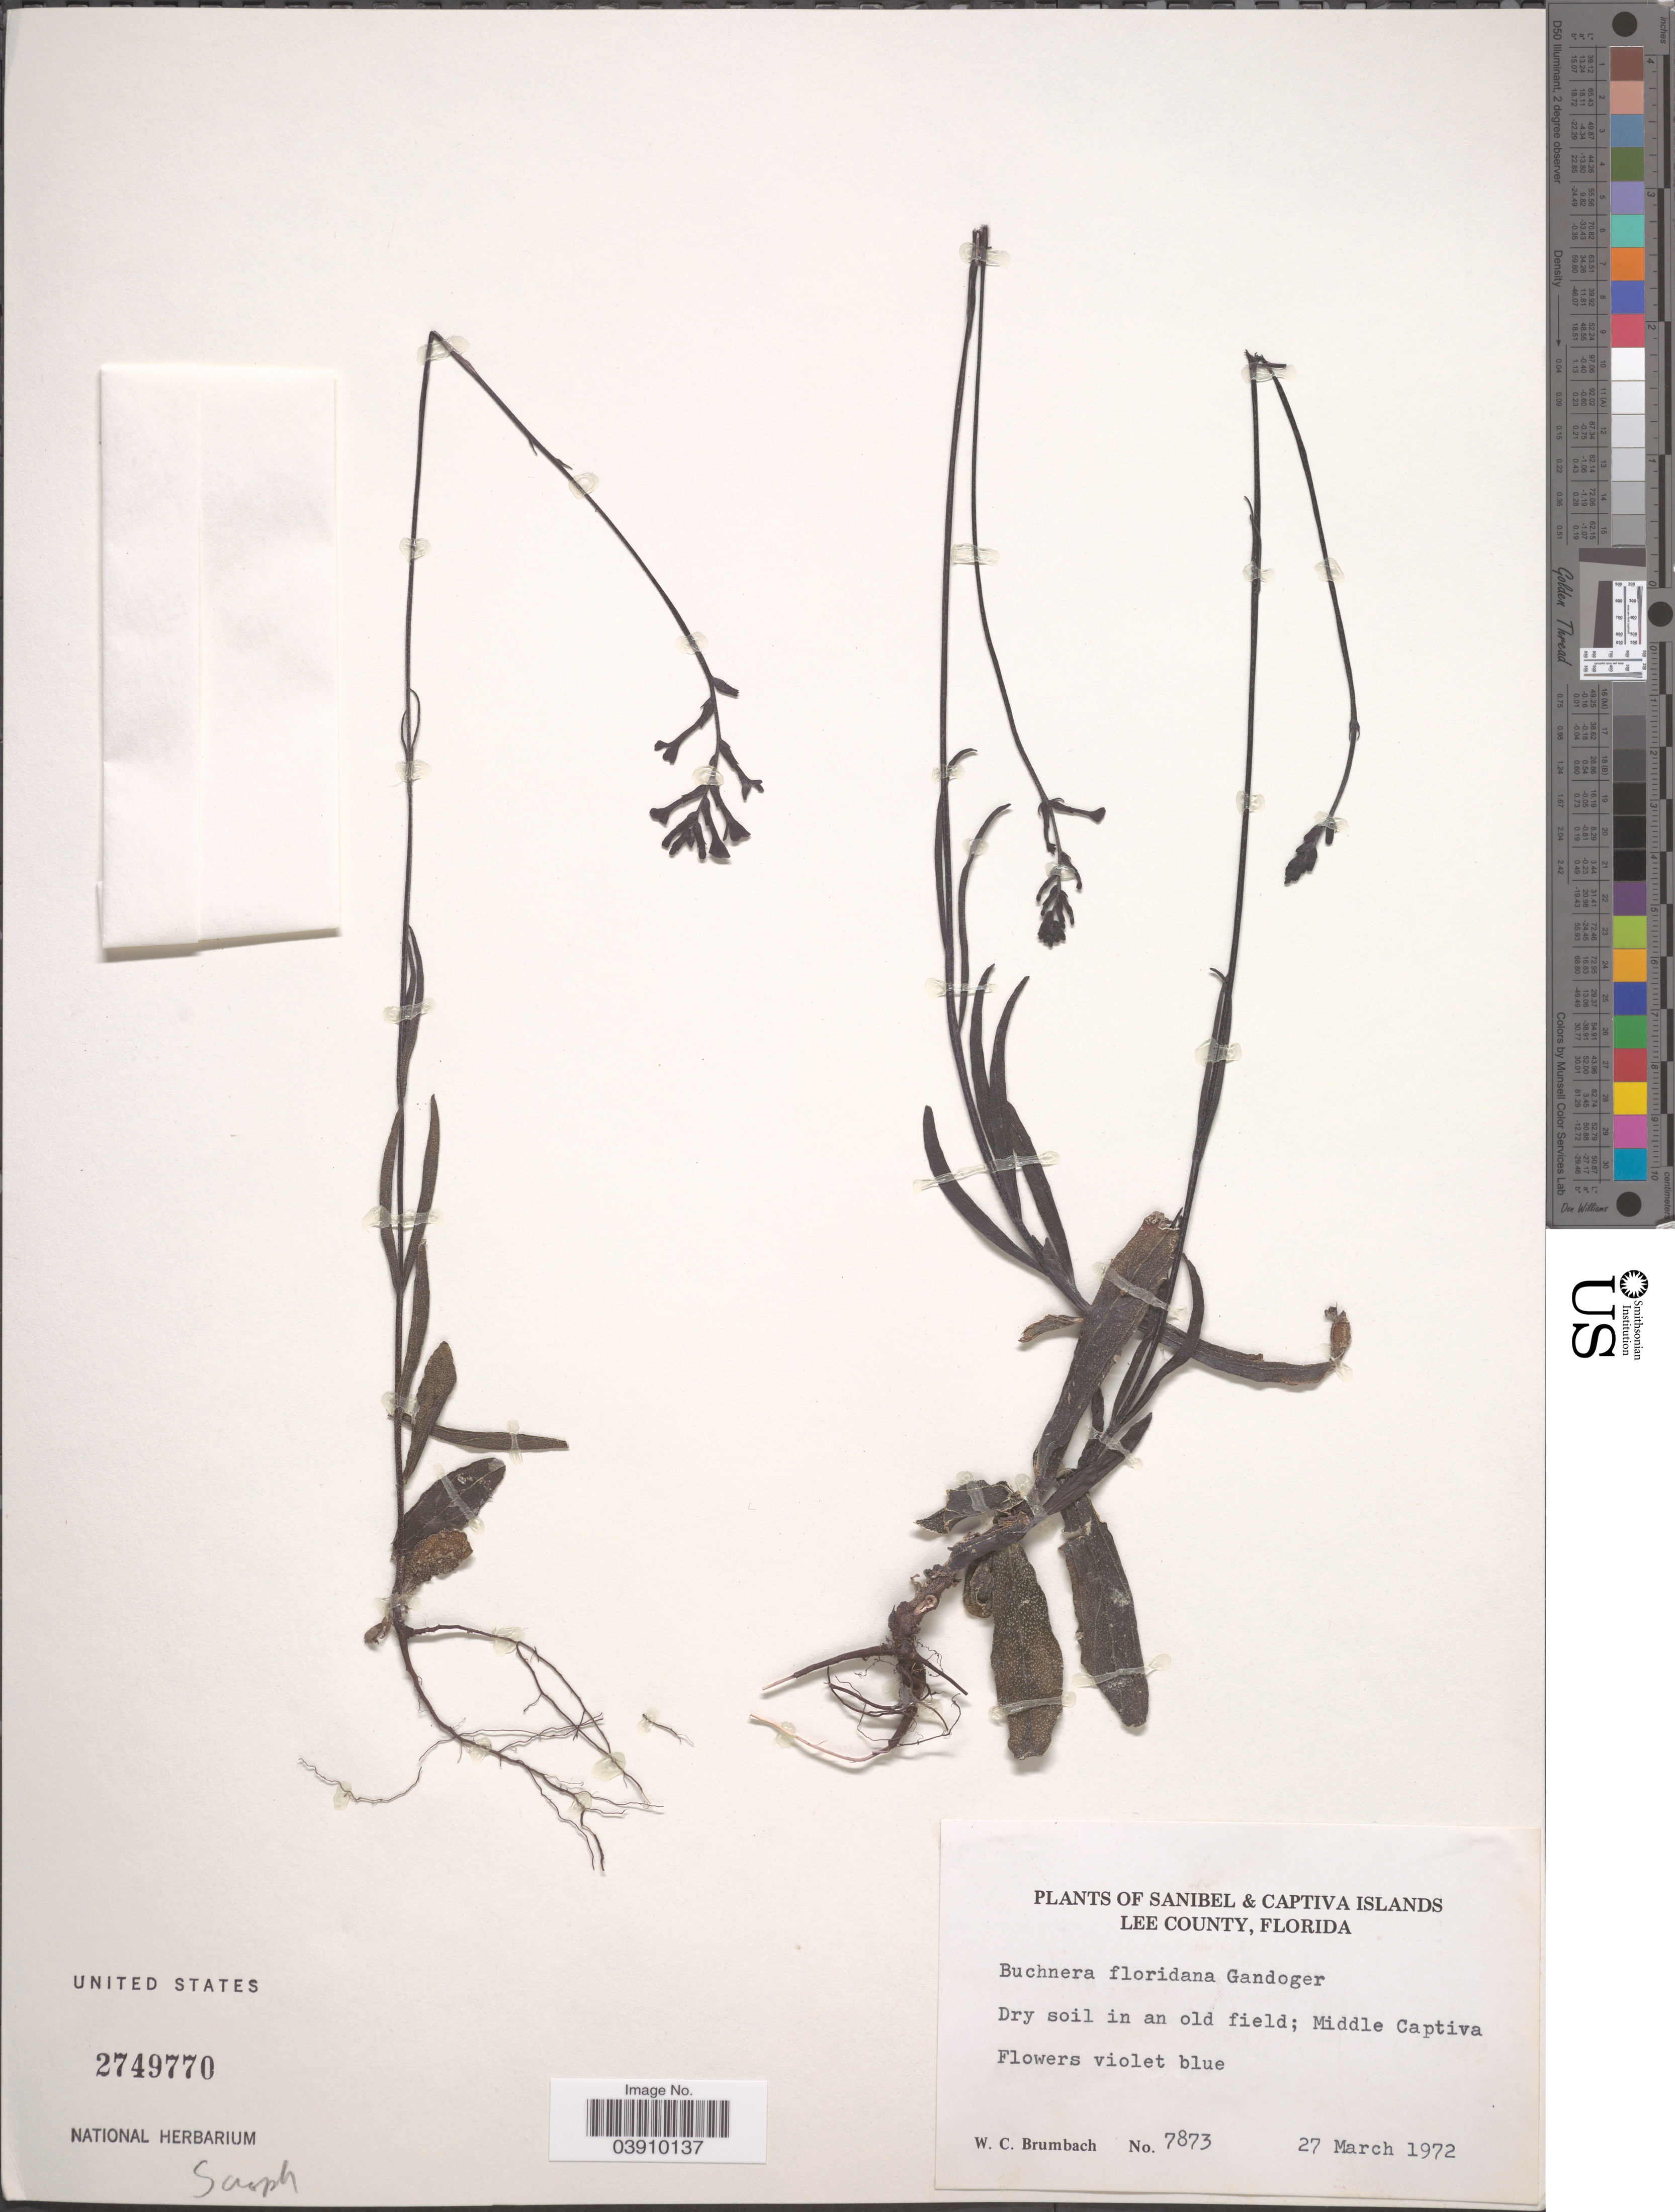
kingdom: Plantae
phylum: Tracheophyta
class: Magnoliopsida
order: Lamiales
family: Orobanchaceae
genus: Buchnera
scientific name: Buchnera floridana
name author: Gand.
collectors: W. C. Brumbach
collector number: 7873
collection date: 1972-03-27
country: United States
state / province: Florida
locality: Captiva Islands. Lee County. Dry soil in an old field; Middle Captiva.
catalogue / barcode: US 2749770